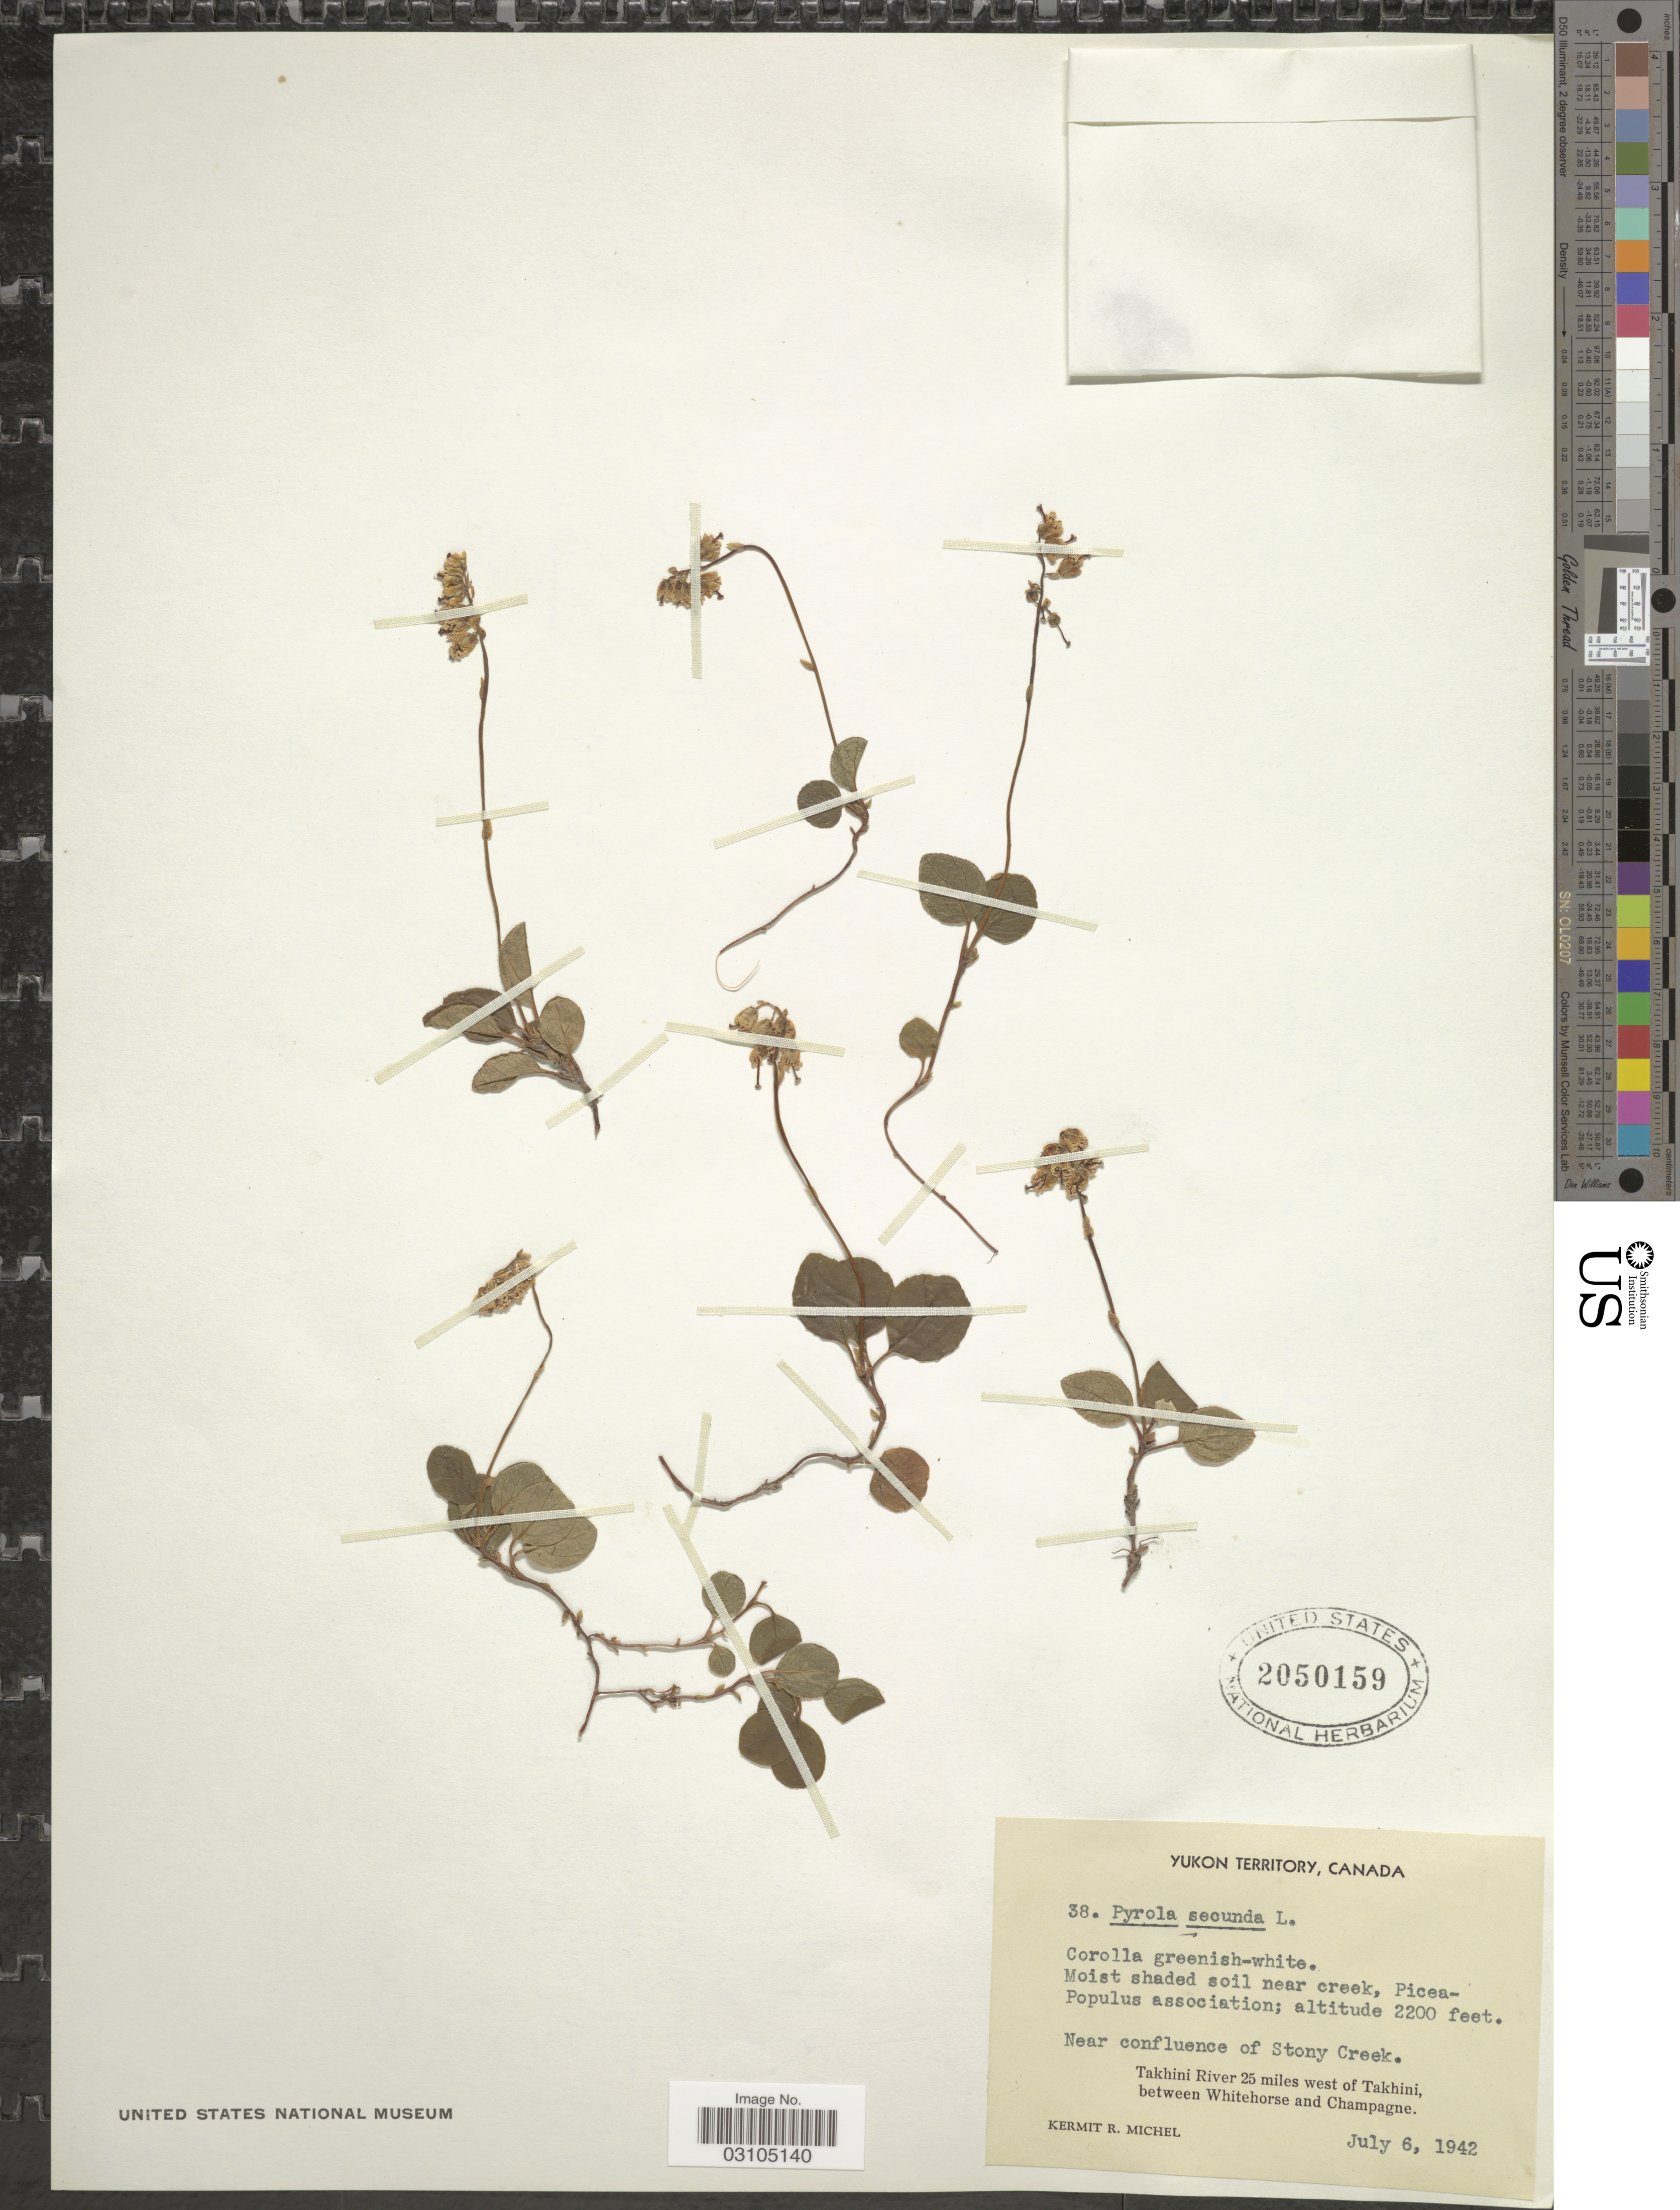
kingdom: Plantae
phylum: Tracheophyta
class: Magnoliopsida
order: Ericales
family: Ericaceae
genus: Orthilia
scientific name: Orthilia secunda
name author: (L.) House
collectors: K. Michel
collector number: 38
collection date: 1942-07-06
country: Canada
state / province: Yukon Territory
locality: Near confluence of Stony Creek. Takhini River 25 miles west of Takhini, between Whitehorse and Champagne.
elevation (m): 671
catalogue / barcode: US 2050159